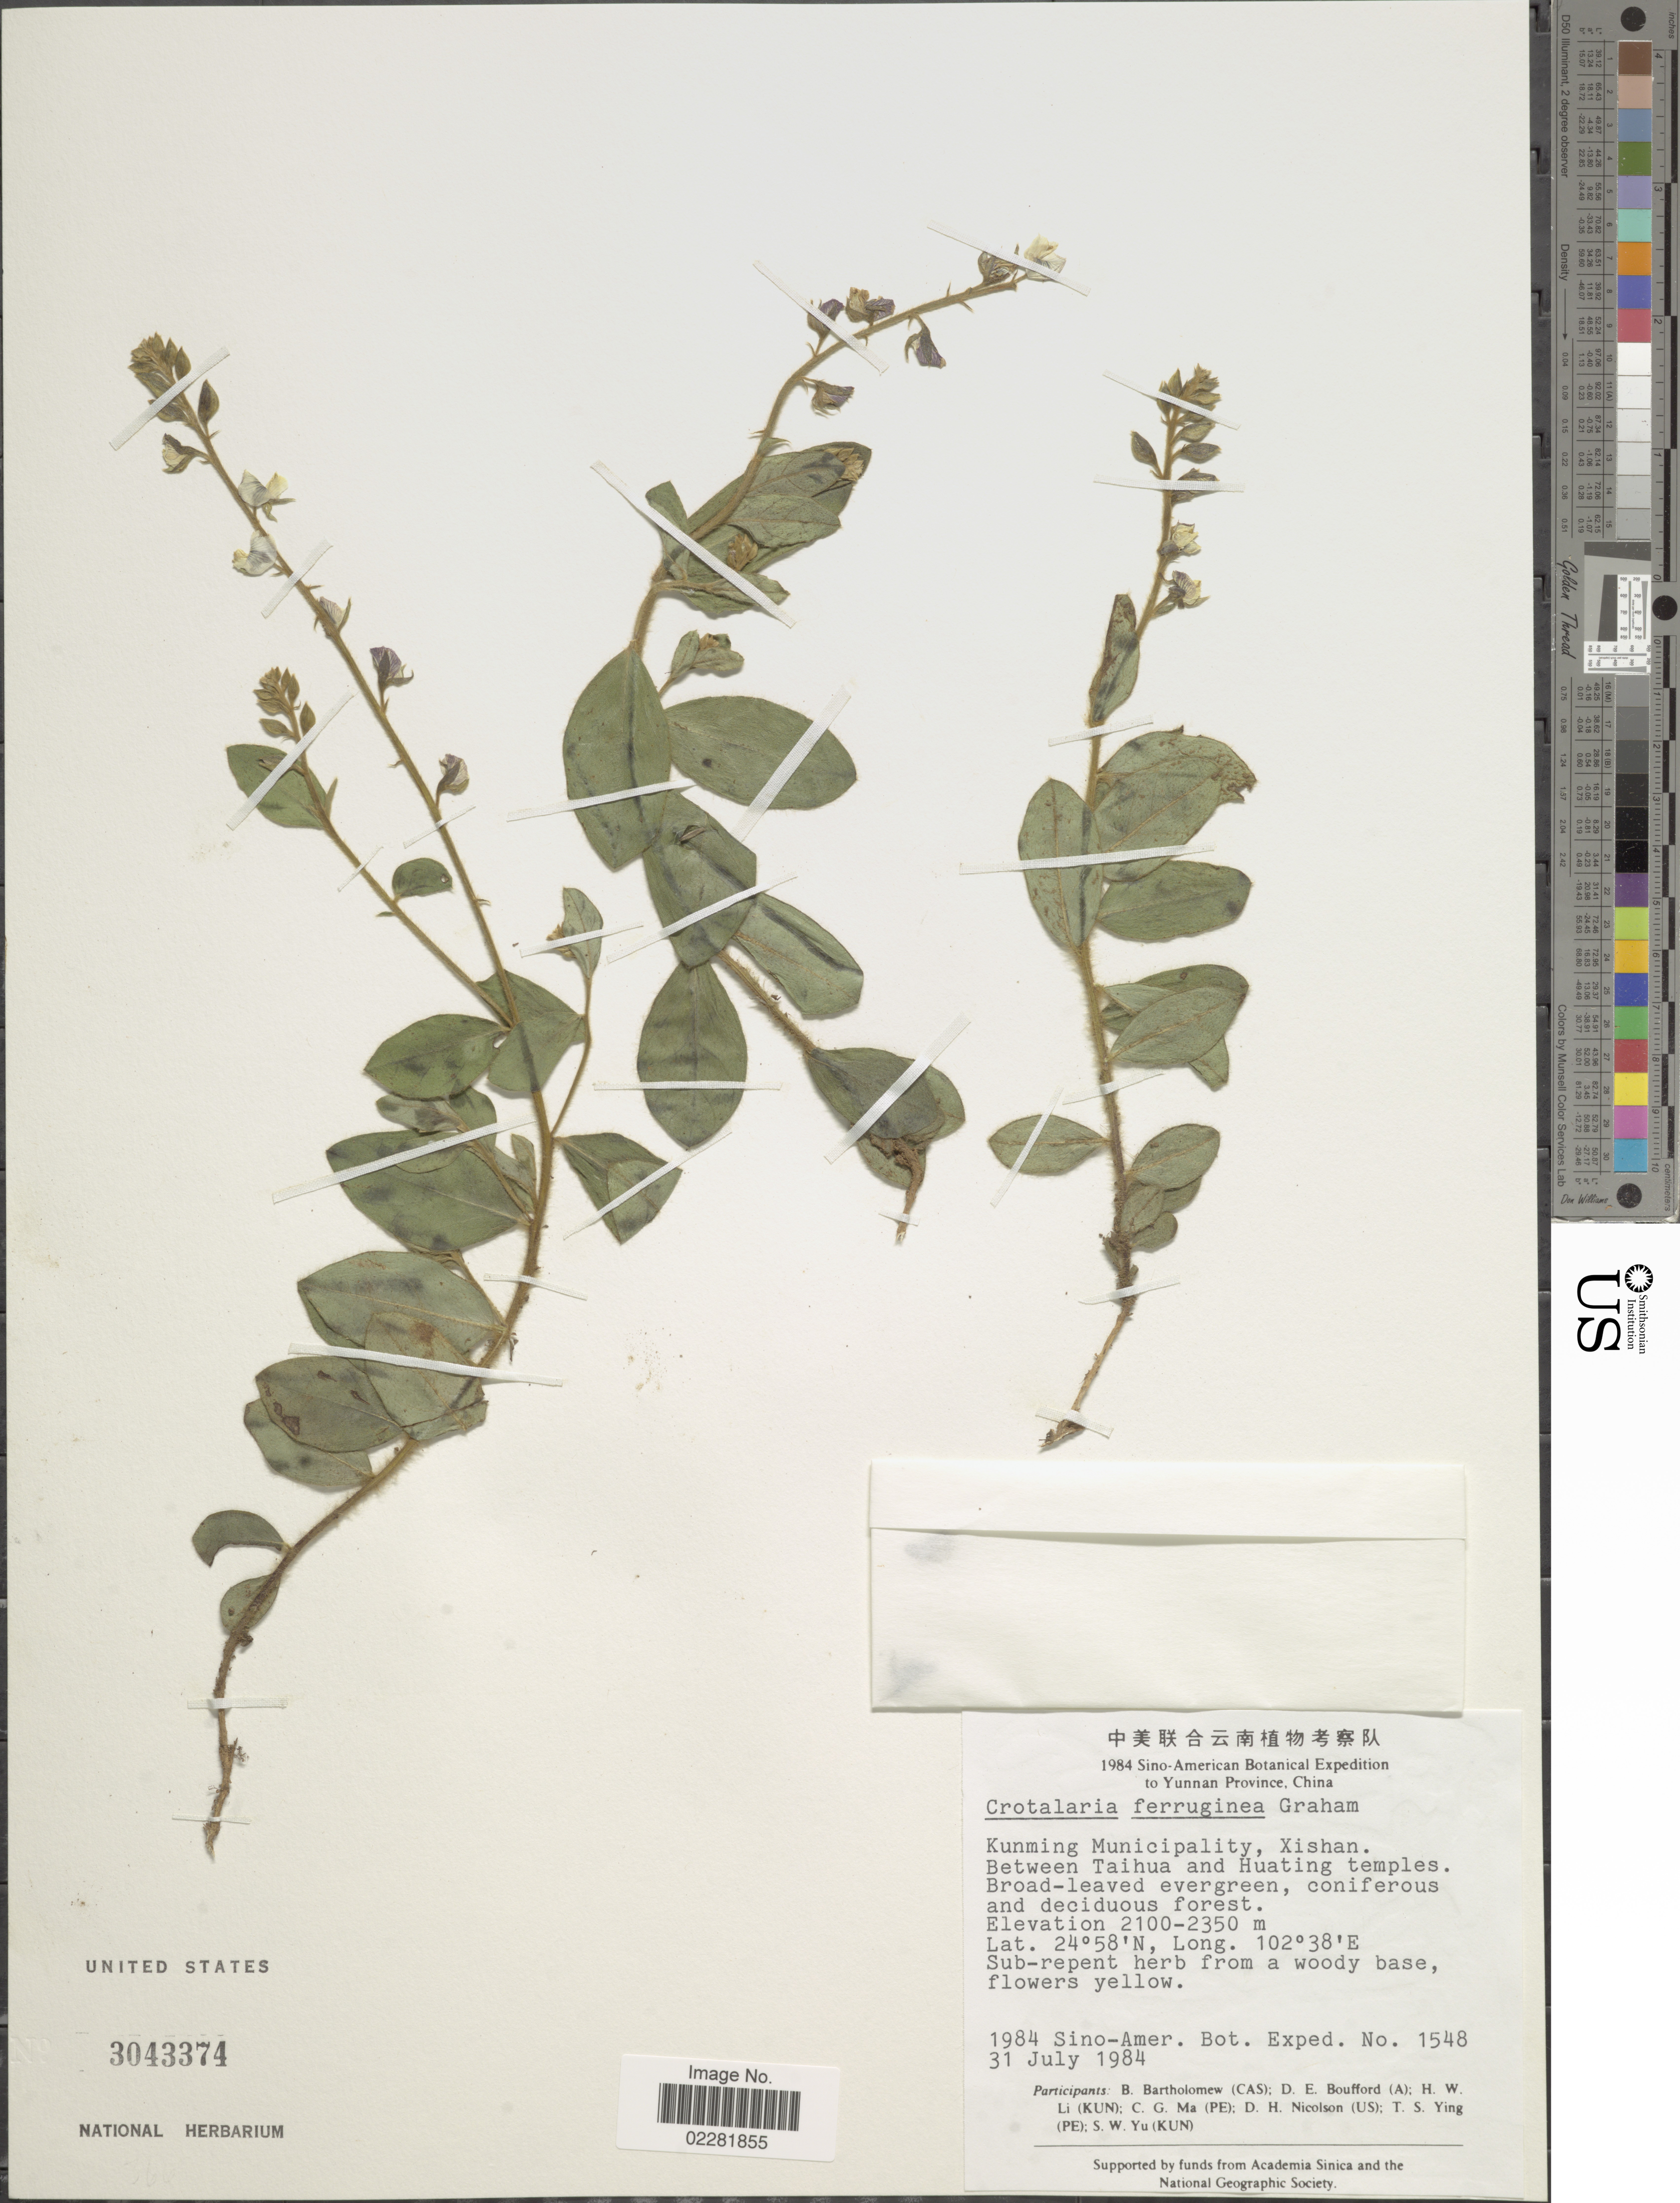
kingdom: Plantae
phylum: Tracheophyta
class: Magnoliopsida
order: Fabales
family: Fabaceae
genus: Crotalaria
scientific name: Crotalaria ferruginea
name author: Graham ex Benth.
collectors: Sino-Amer. Bot. Exped. 1984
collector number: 1548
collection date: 1984-07-31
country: China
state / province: Yunnan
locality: Kunming Municipality, Xishan, between Taihua and Huating temples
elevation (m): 2100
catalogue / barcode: US 3043374